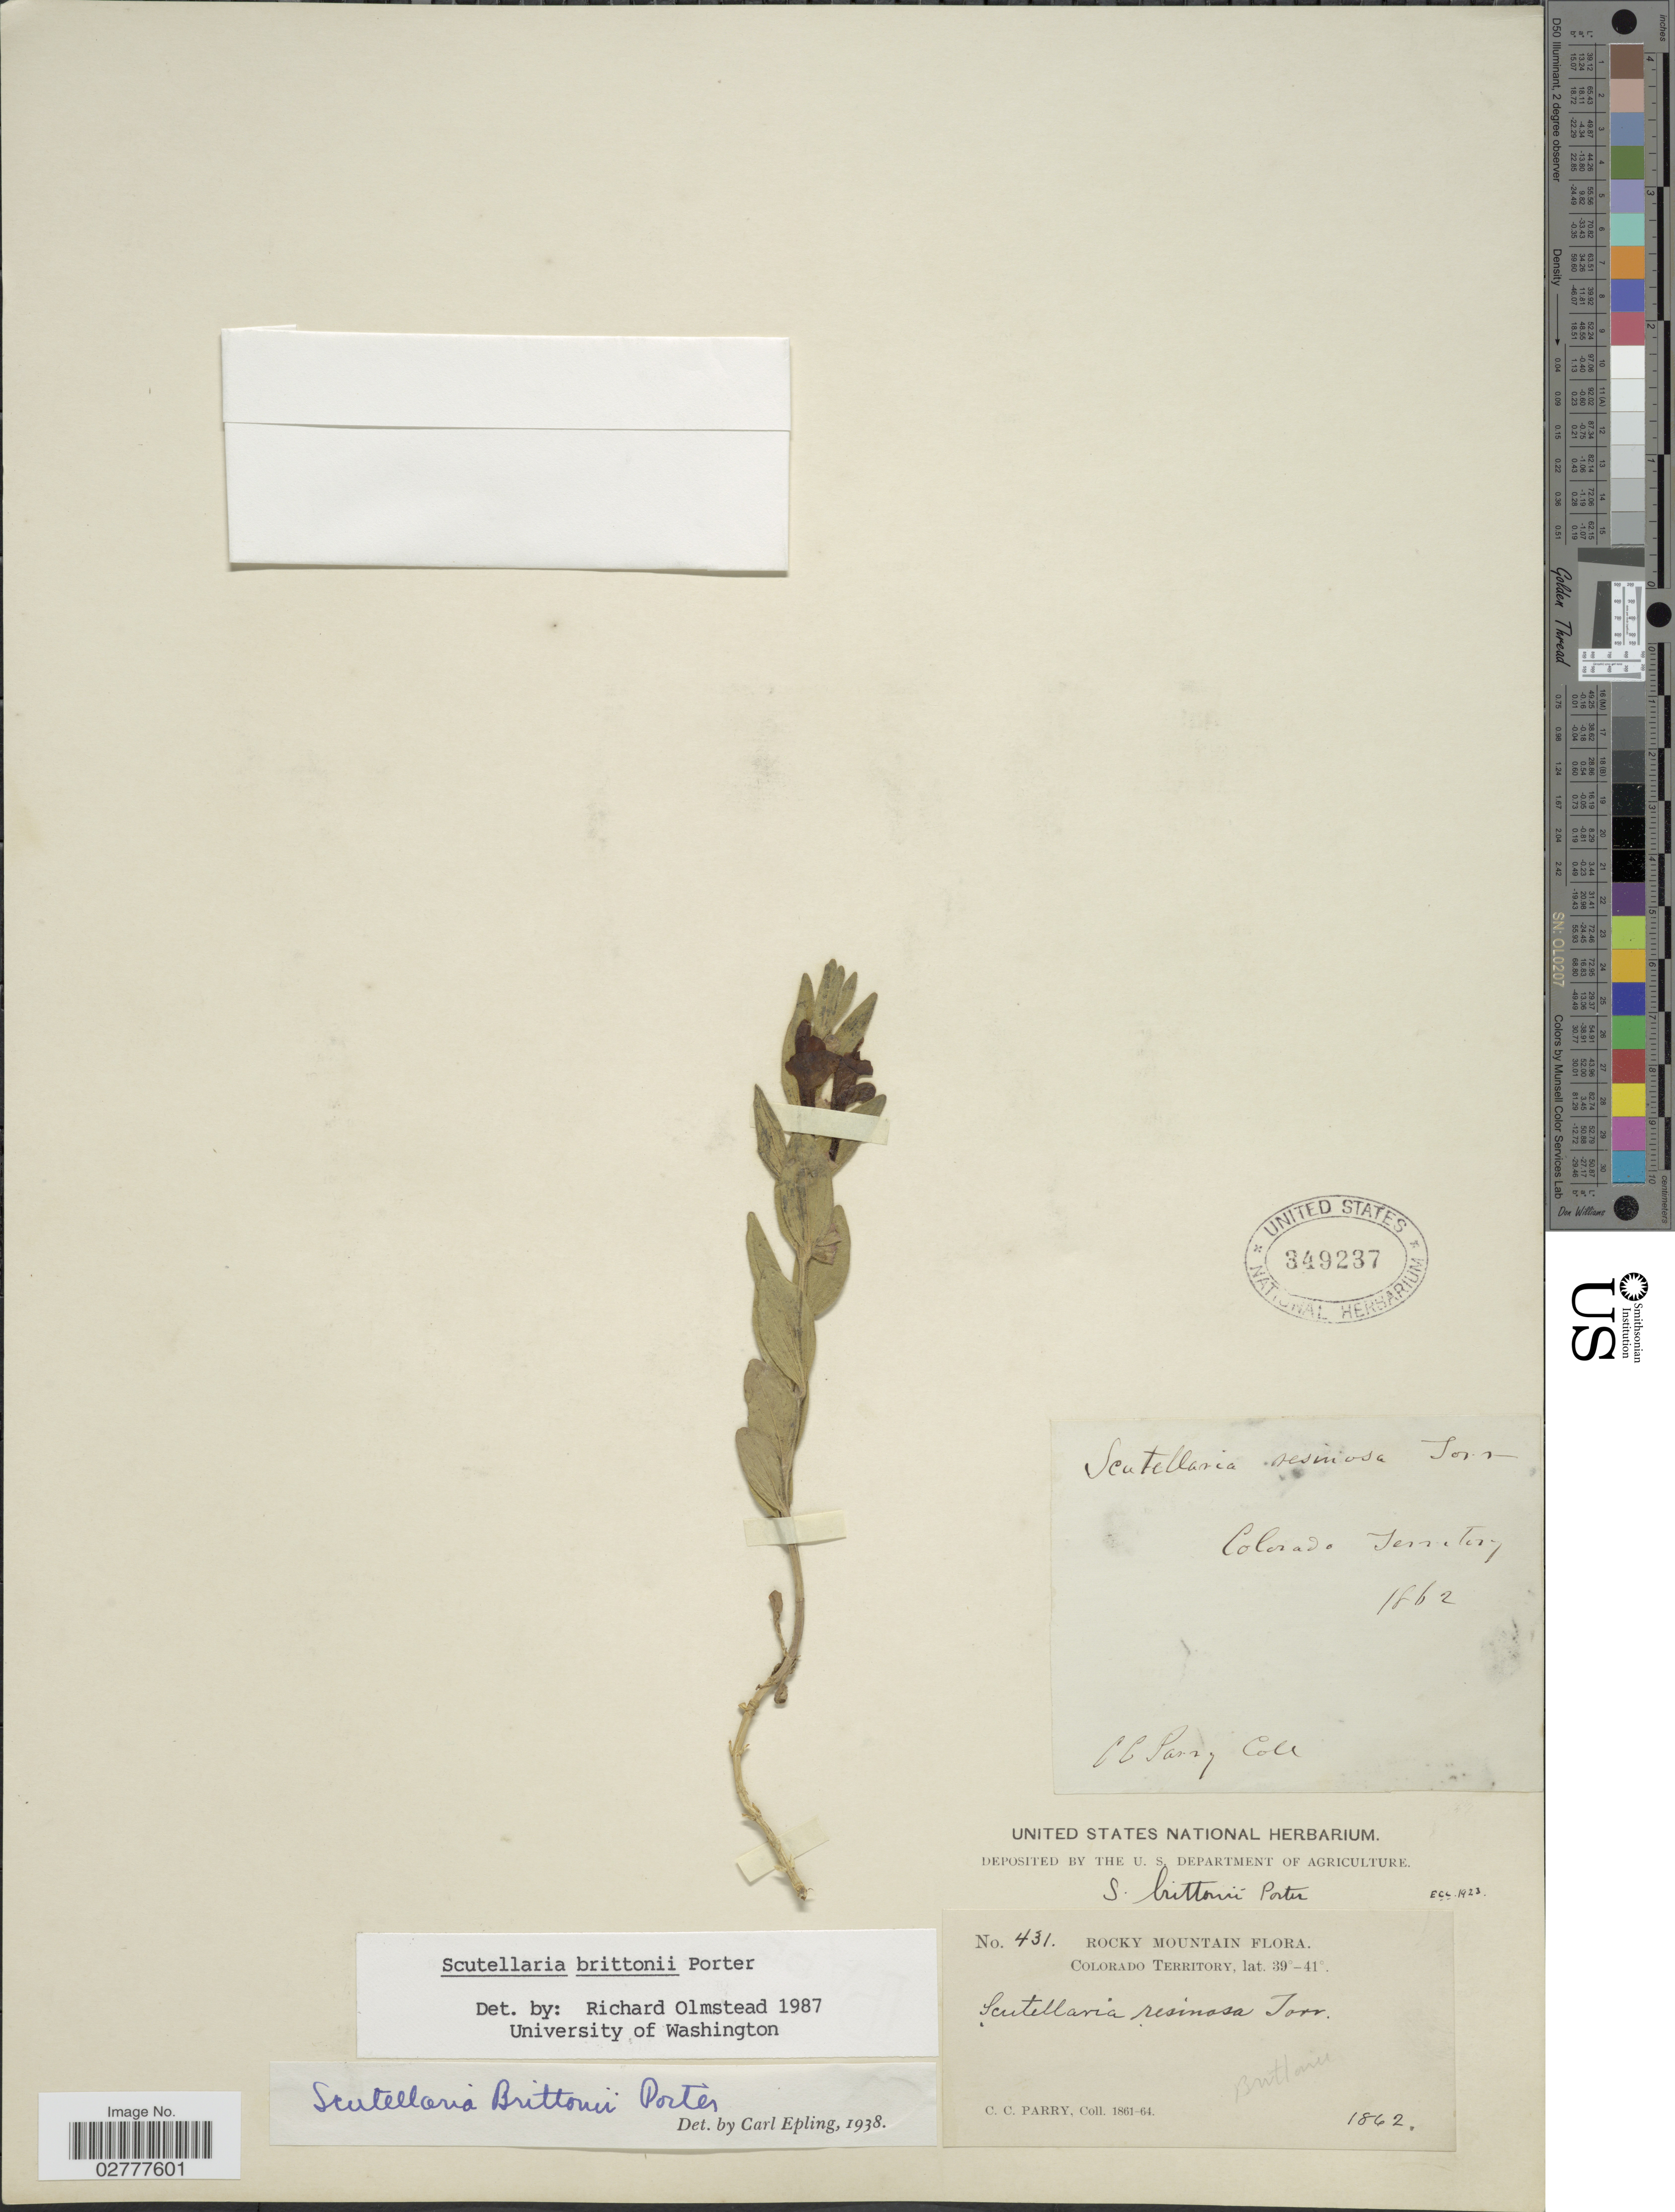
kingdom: Plantae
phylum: Tracheophyta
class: Magnoliopsida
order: Lamiales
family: Lamiaceae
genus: Scutellaria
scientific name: Scutellaria brittonii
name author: Porter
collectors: C. C. Parry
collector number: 431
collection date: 1862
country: United States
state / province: Colorado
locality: Rocky Mountain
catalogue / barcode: US 349237